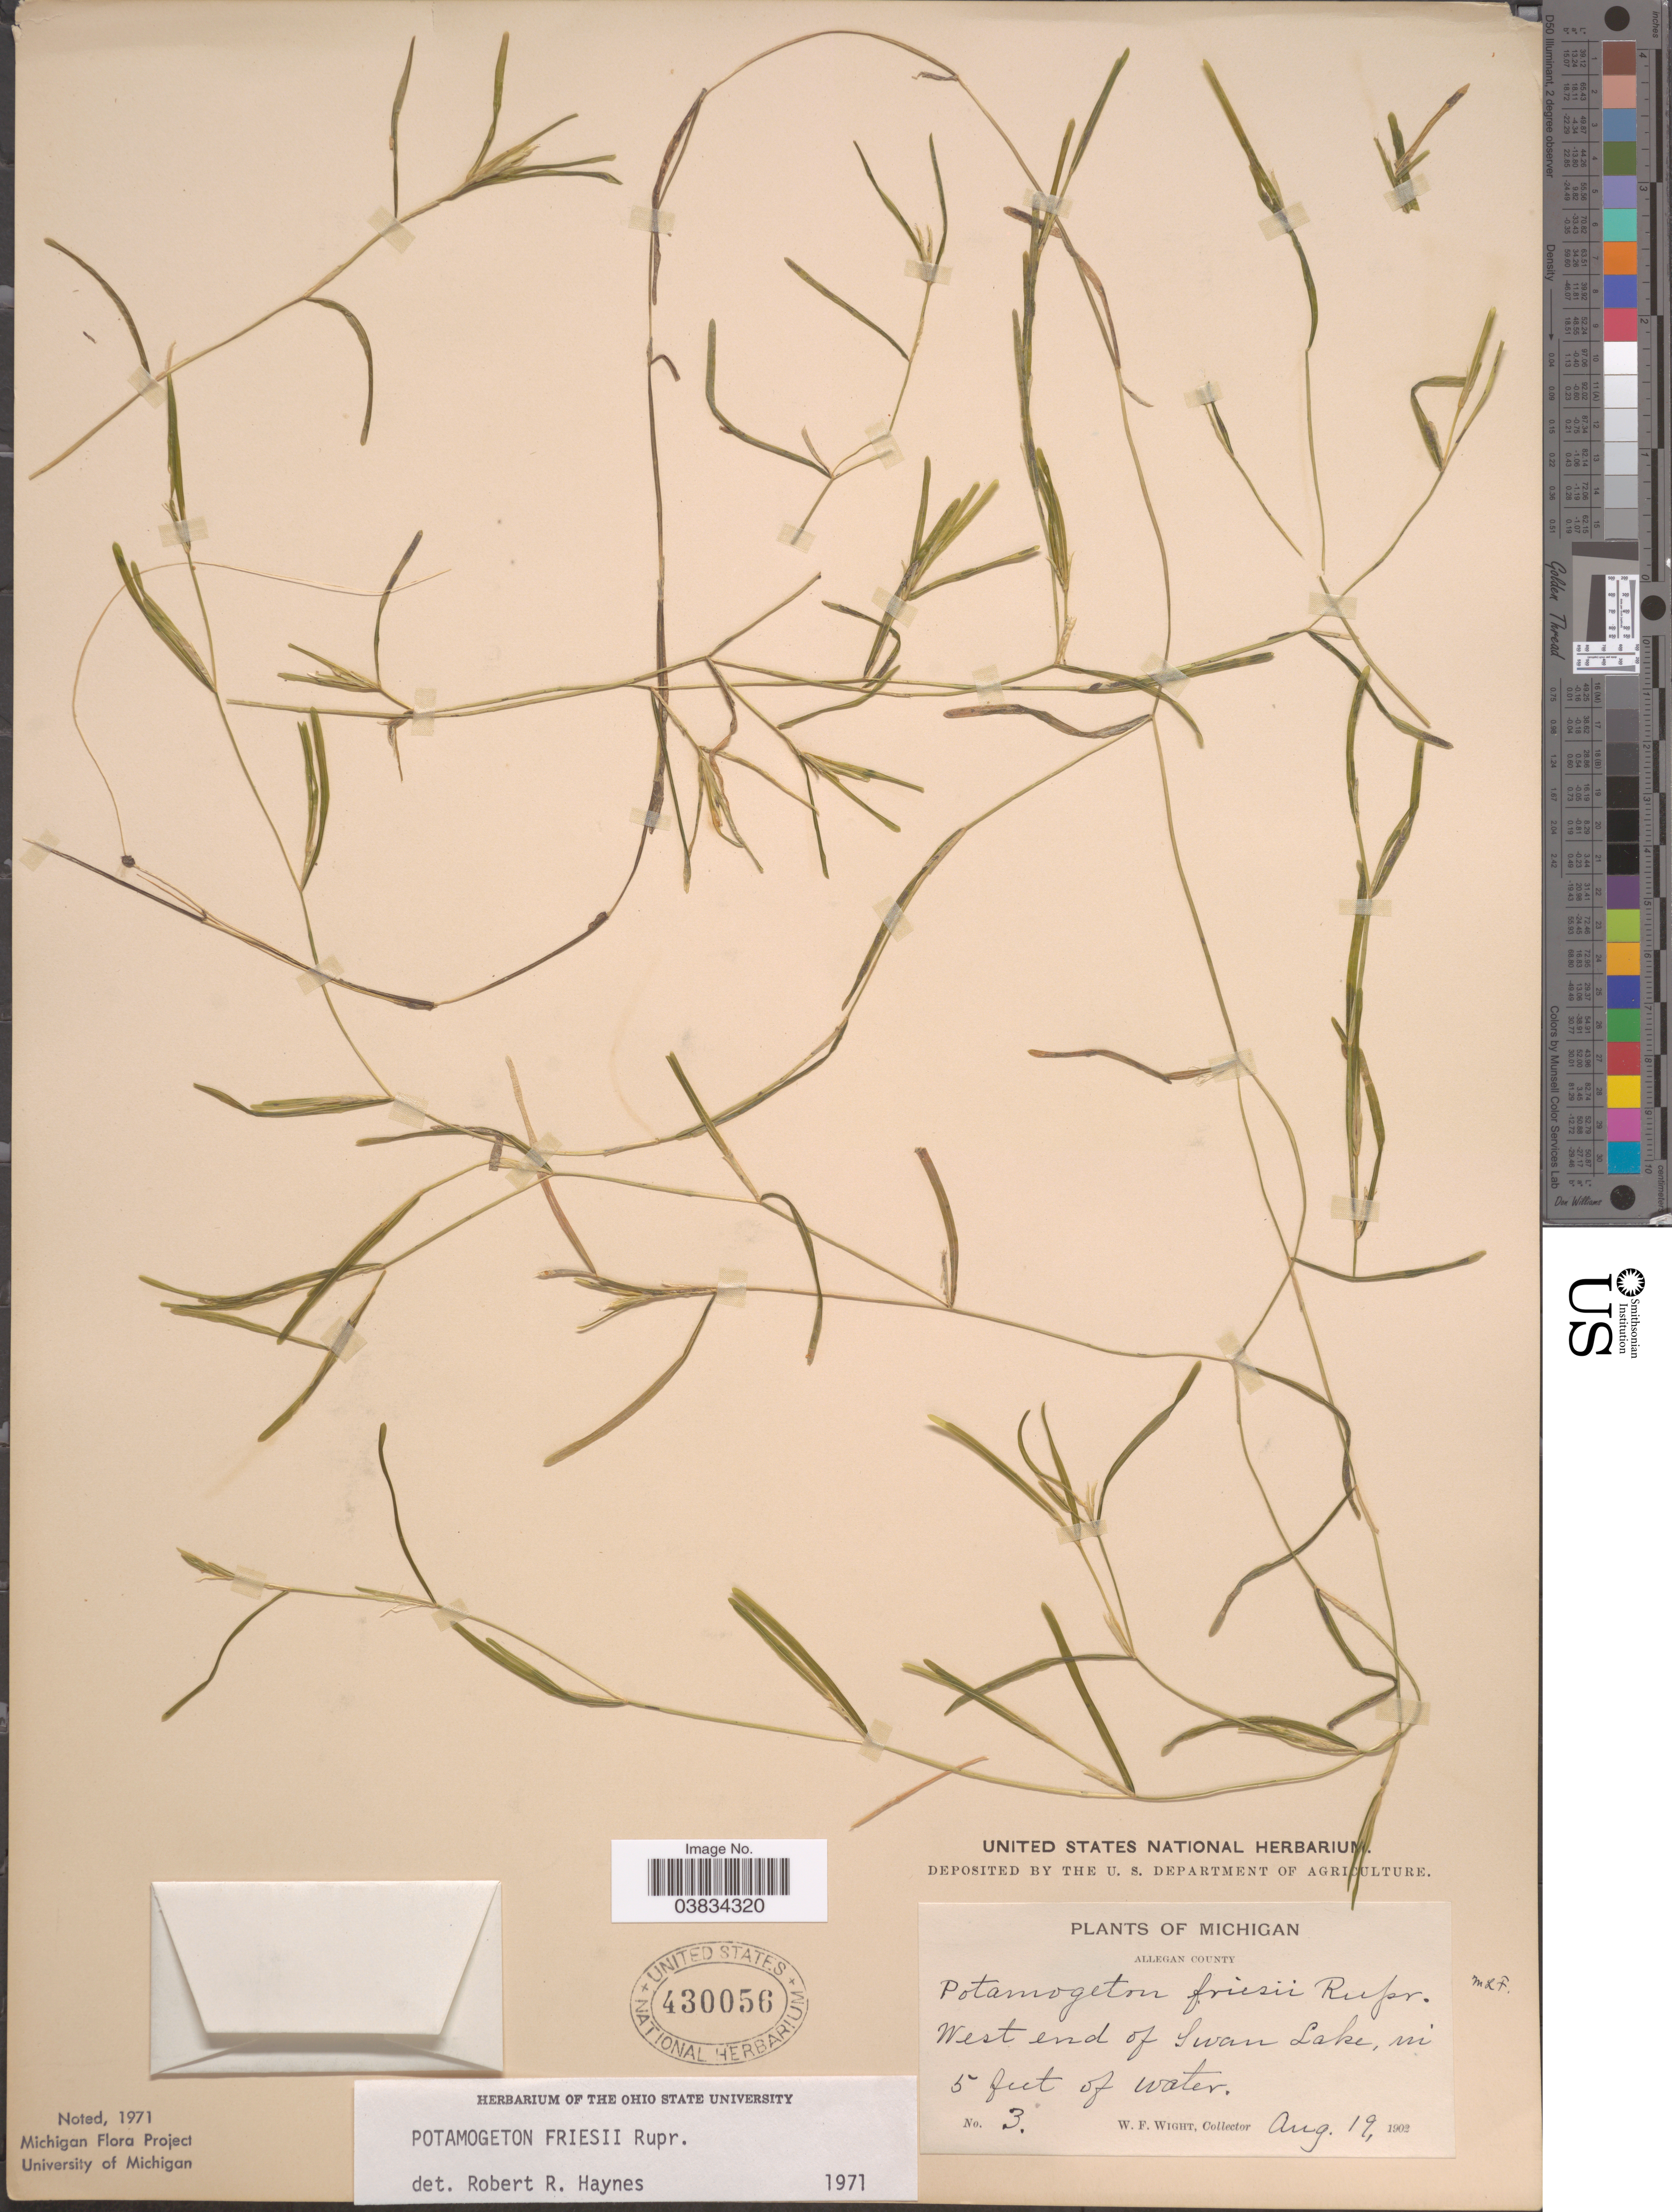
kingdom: Plantae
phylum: Tracheophyta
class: Liliopsida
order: Alismatales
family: Potamogetonaceae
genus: Potamogeton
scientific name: Potamogeton friesii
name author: Rupr.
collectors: W. Wight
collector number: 3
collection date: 1902-08-19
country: United States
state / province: Michigan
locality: Allegan County. West end of Swan Lake.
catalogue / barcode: US 430056